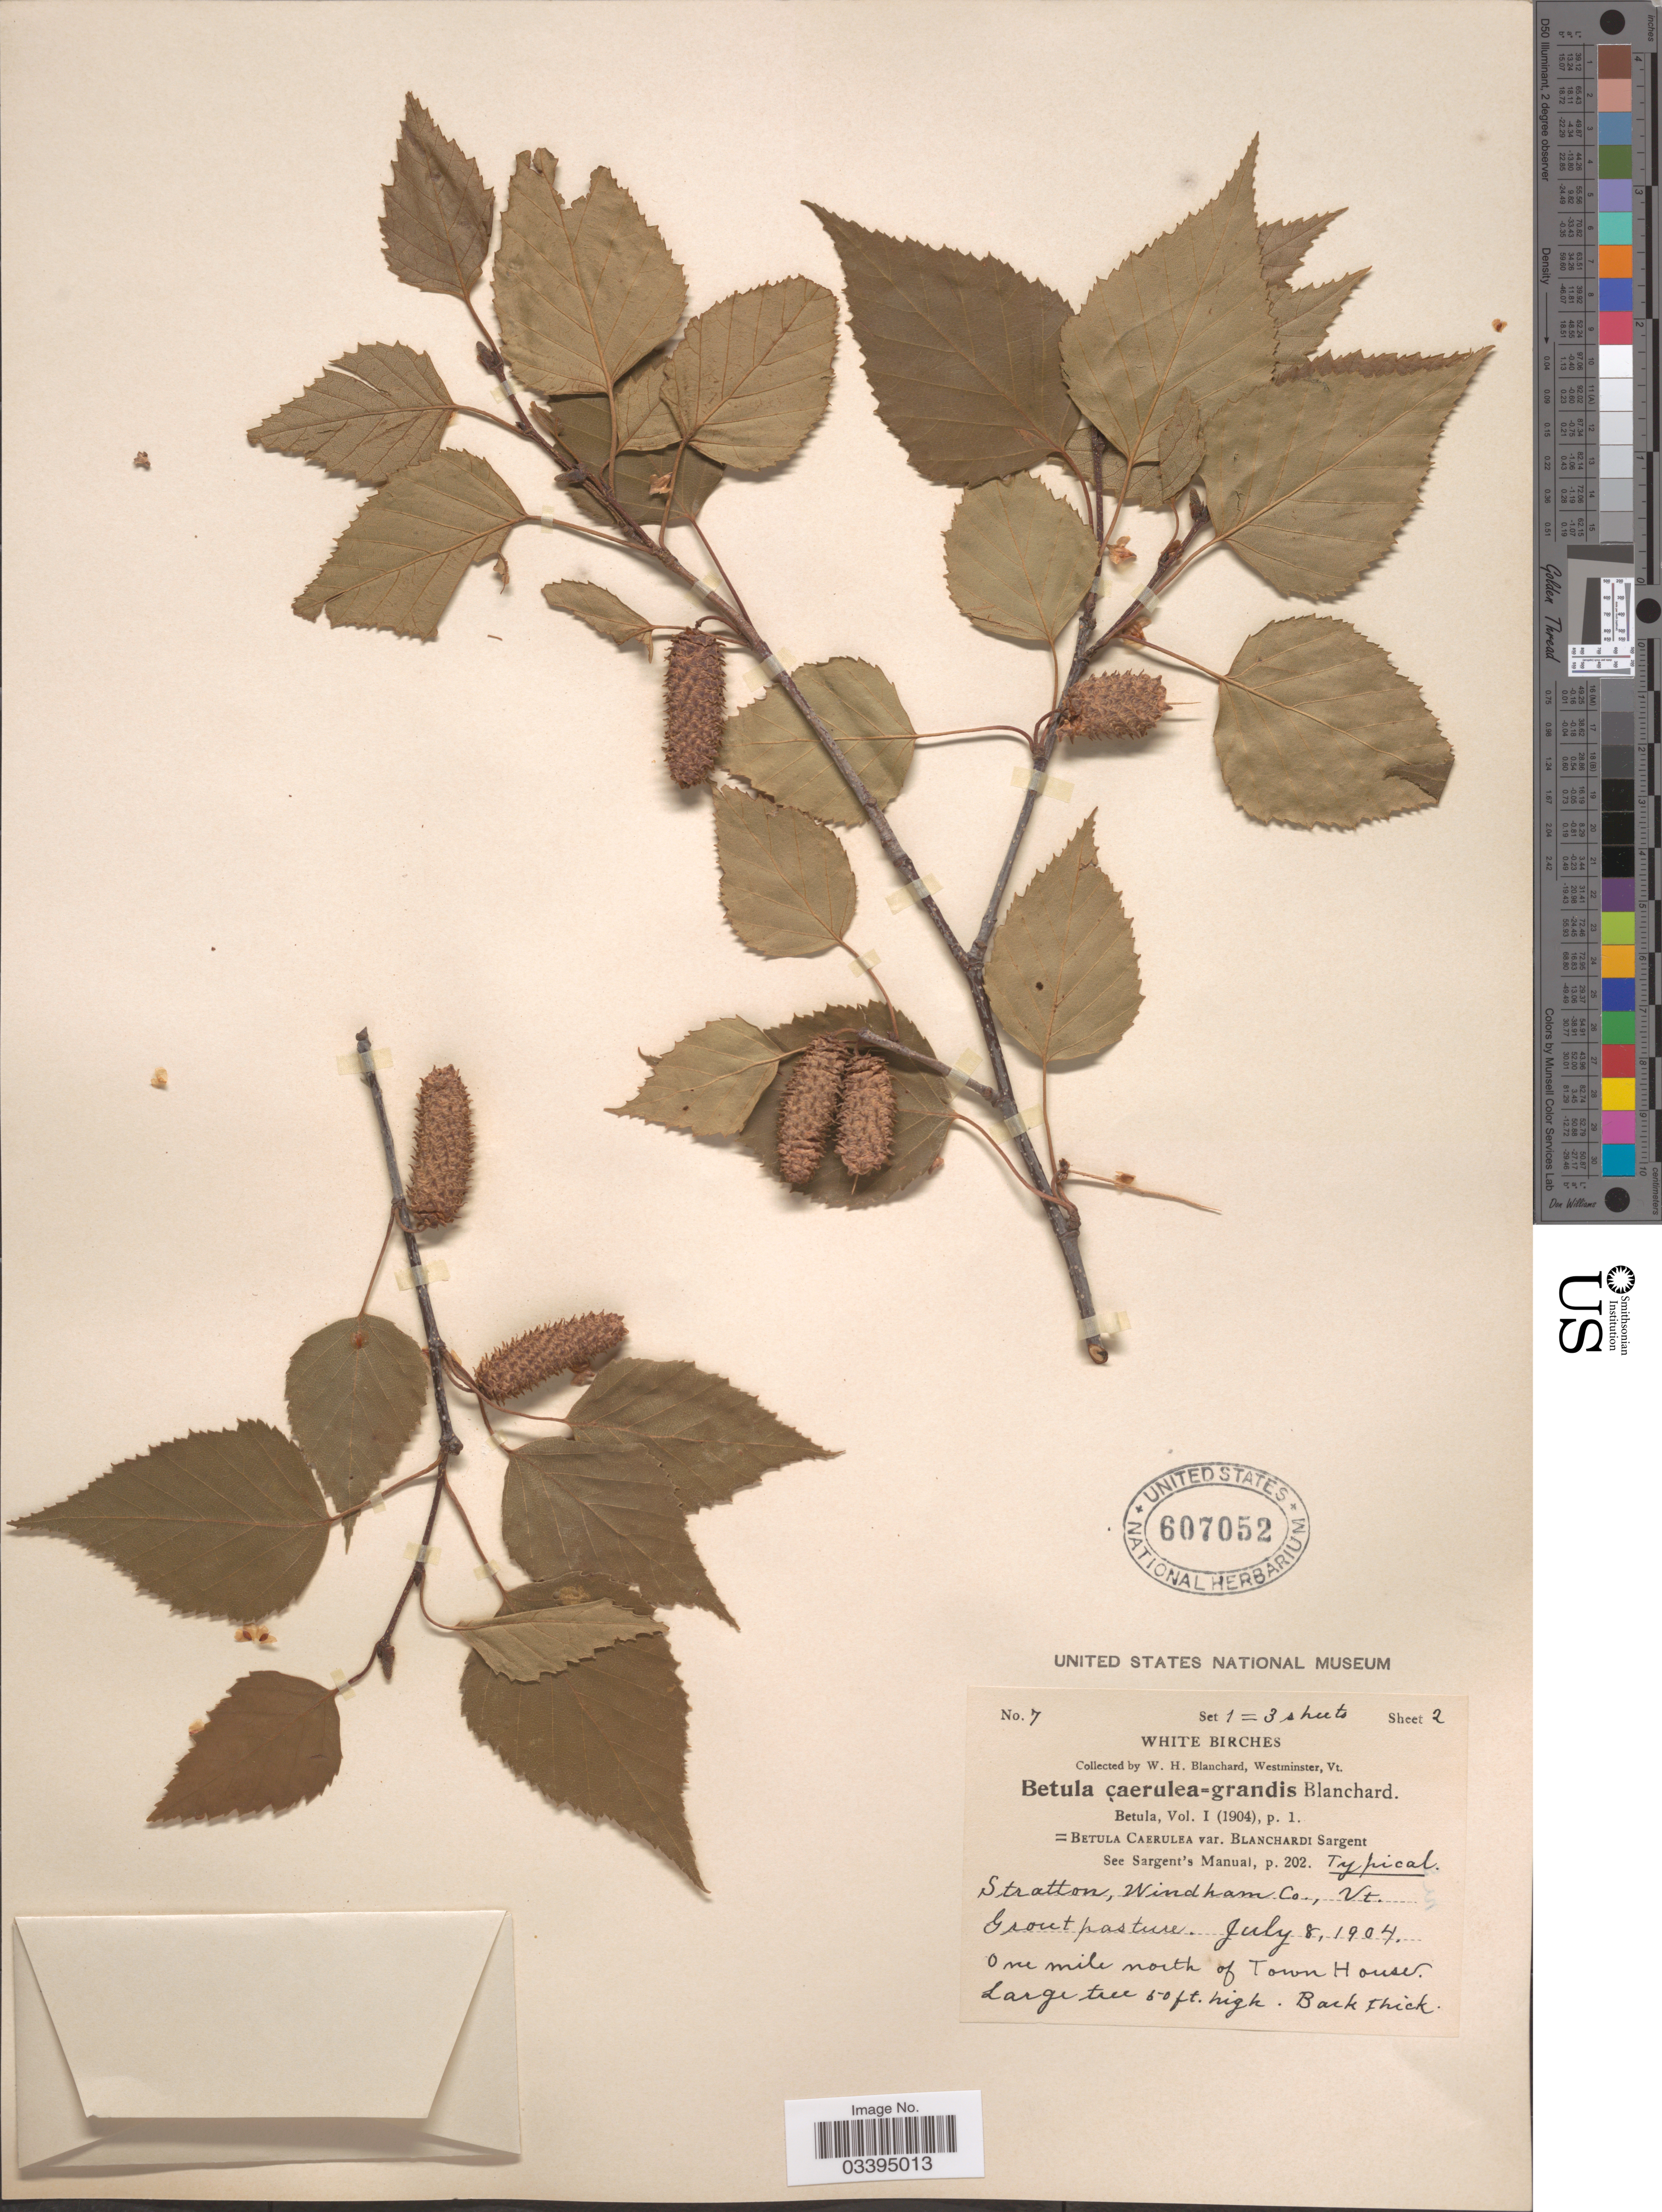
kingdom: Plantae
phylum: Tracheophyta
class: Magnoliopsida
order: Fagales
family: Betulaceae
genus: Betula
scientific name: Betula caerulea-grandis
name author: Blanch.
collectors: W. H. Blanchard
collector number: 7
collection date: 1904-07-08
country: United States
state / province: Vermont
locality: Stratton, Windham Co., Vt. Grout pasture. One mile north of Town House.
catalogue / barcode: US 607052